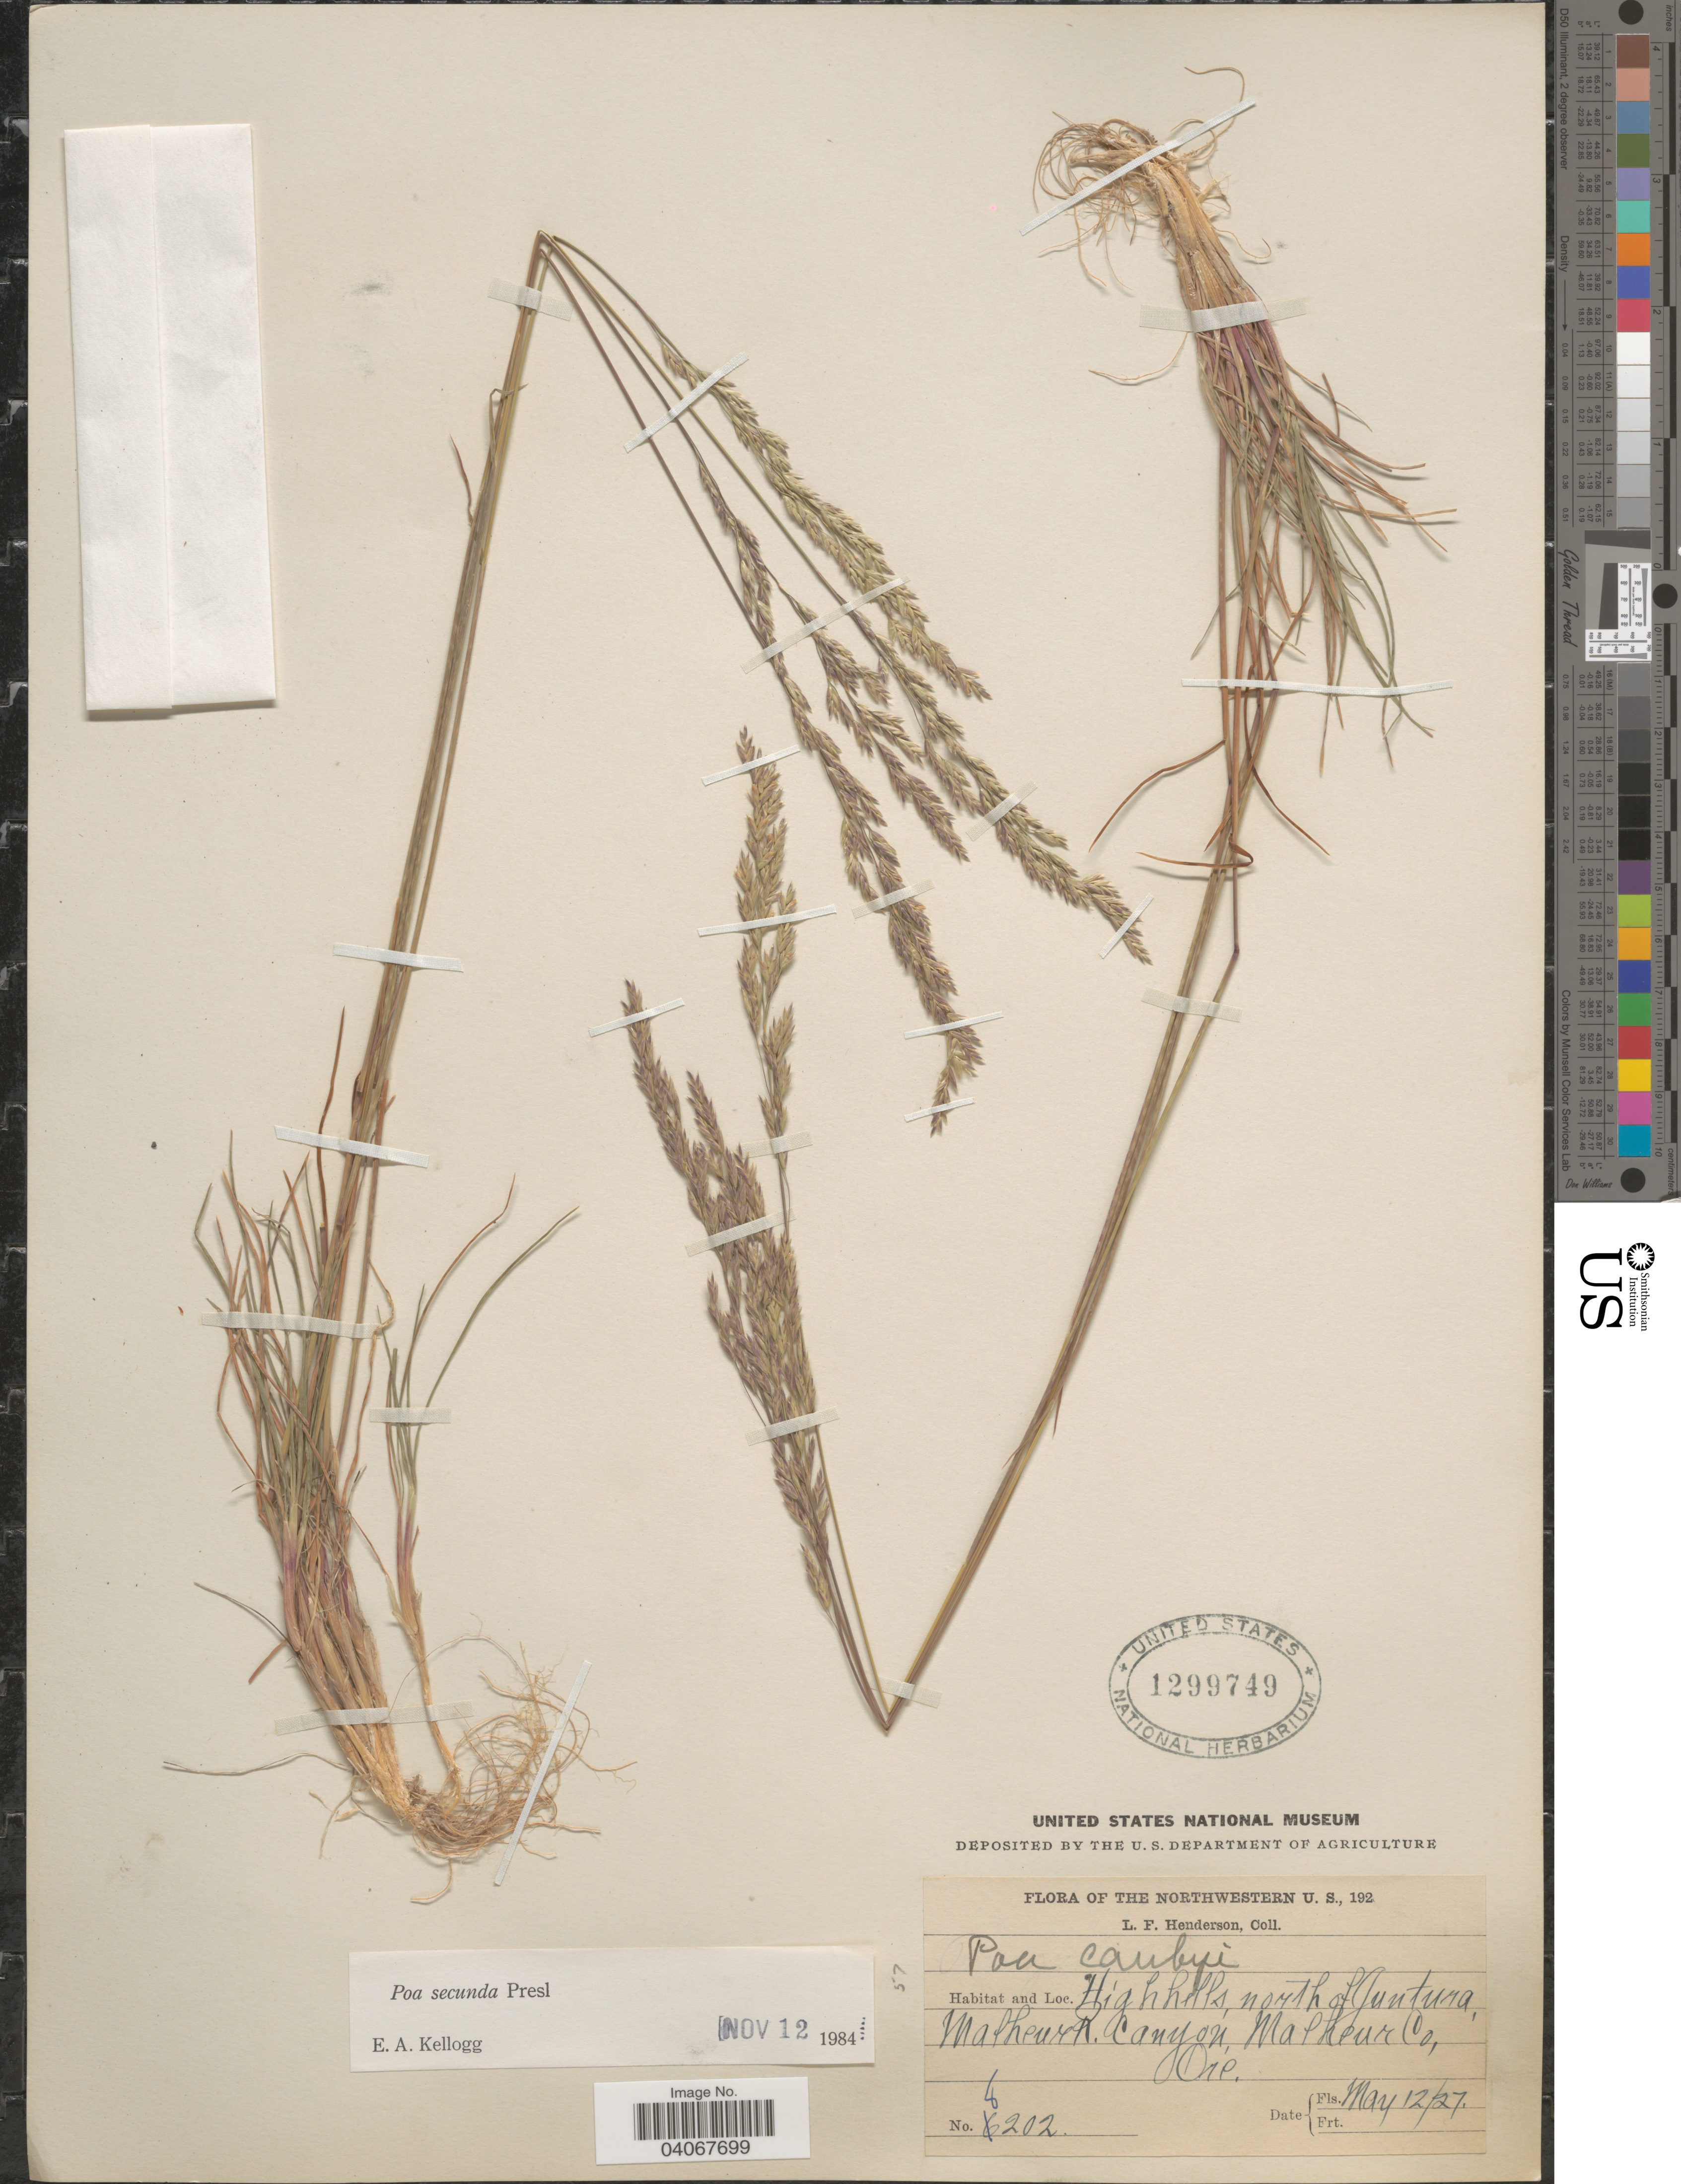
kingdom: Plantae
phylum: Tracheophyta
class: Liliopsida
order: Poales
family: Poaceae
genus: Poa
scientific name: Poa secunda subsp. secunda var. secunda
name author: J. Presl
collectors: L. Henderson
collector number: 8202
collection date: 1927-05-12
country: United States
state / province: Oregon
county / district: Malheur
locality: High hills, north of Juntura, Malheur R. Canyon, Malheur Co.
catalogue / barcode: US 1299749